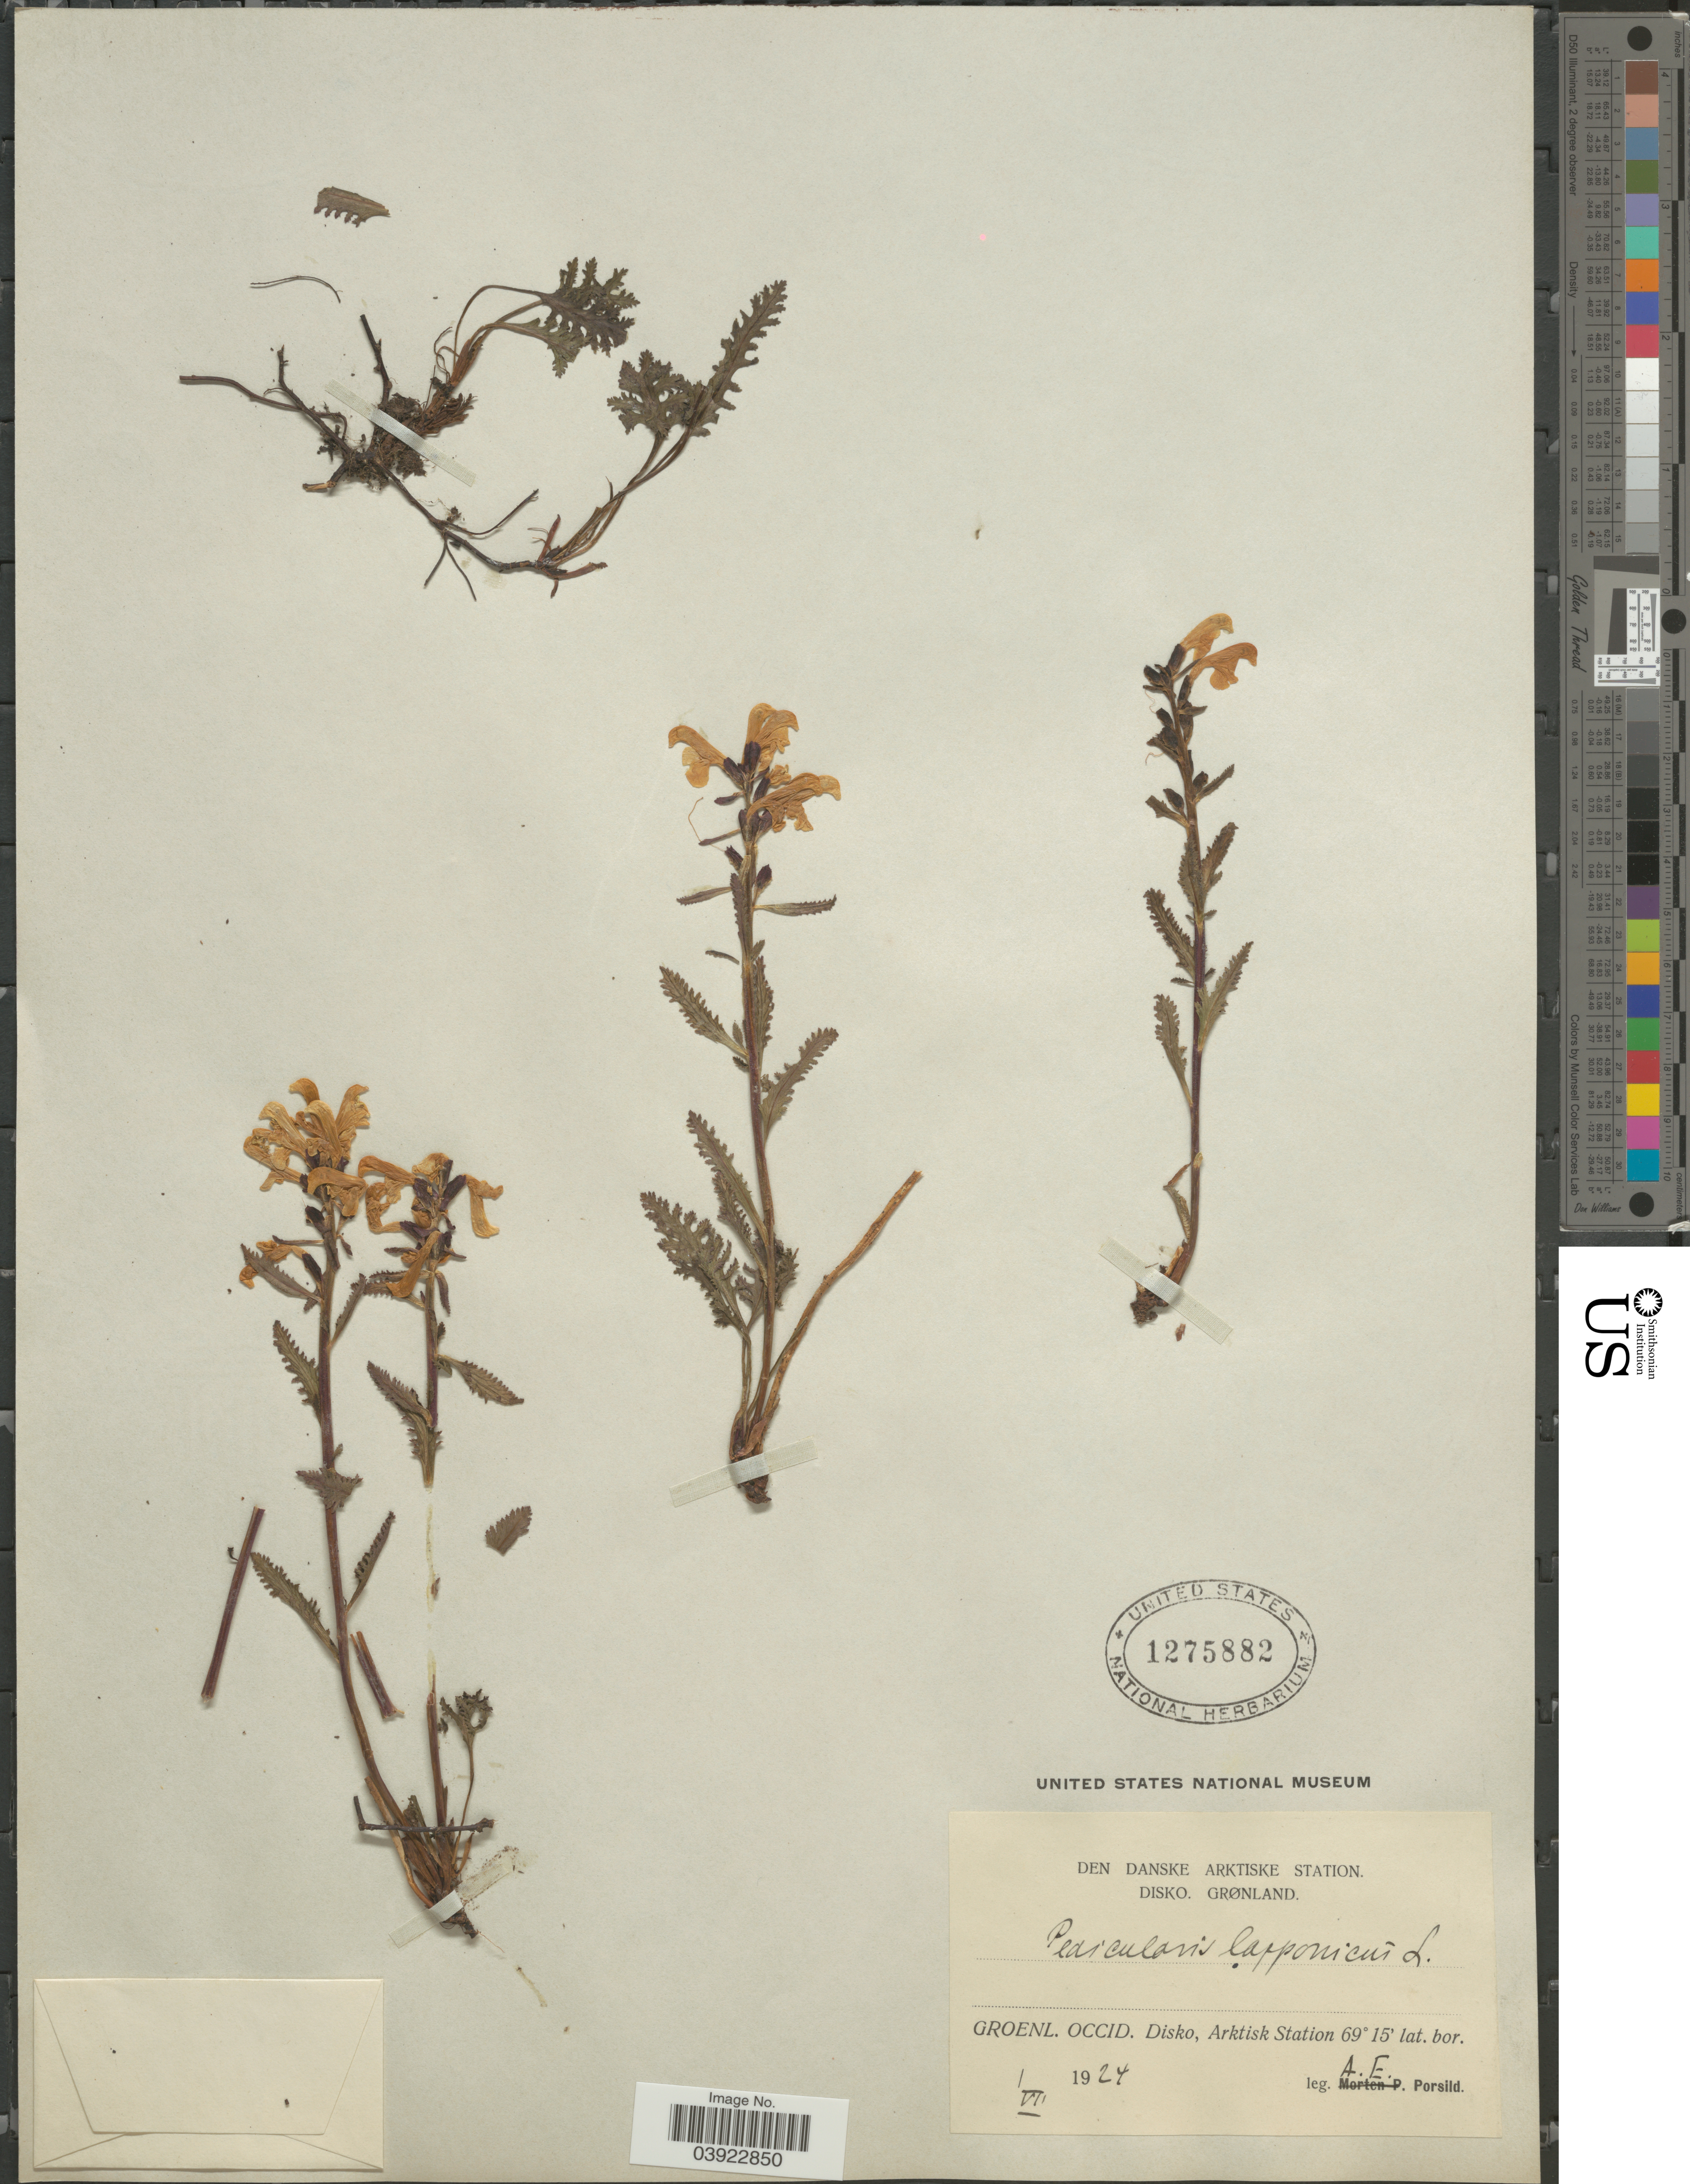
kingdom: Plantae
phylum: Tracheophyta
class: Magnoliopsida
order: Lamiales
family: Orobanchaceae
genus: Pedicularis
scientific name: Pedicularis lapponica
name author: L.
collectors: A. E. Porsild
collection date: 1924-06-01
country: Greenland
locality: Den Danske Arktiske Station. Disko. Groenl. Occid. Disko, Arktisk Station.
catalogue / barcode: US 1275882